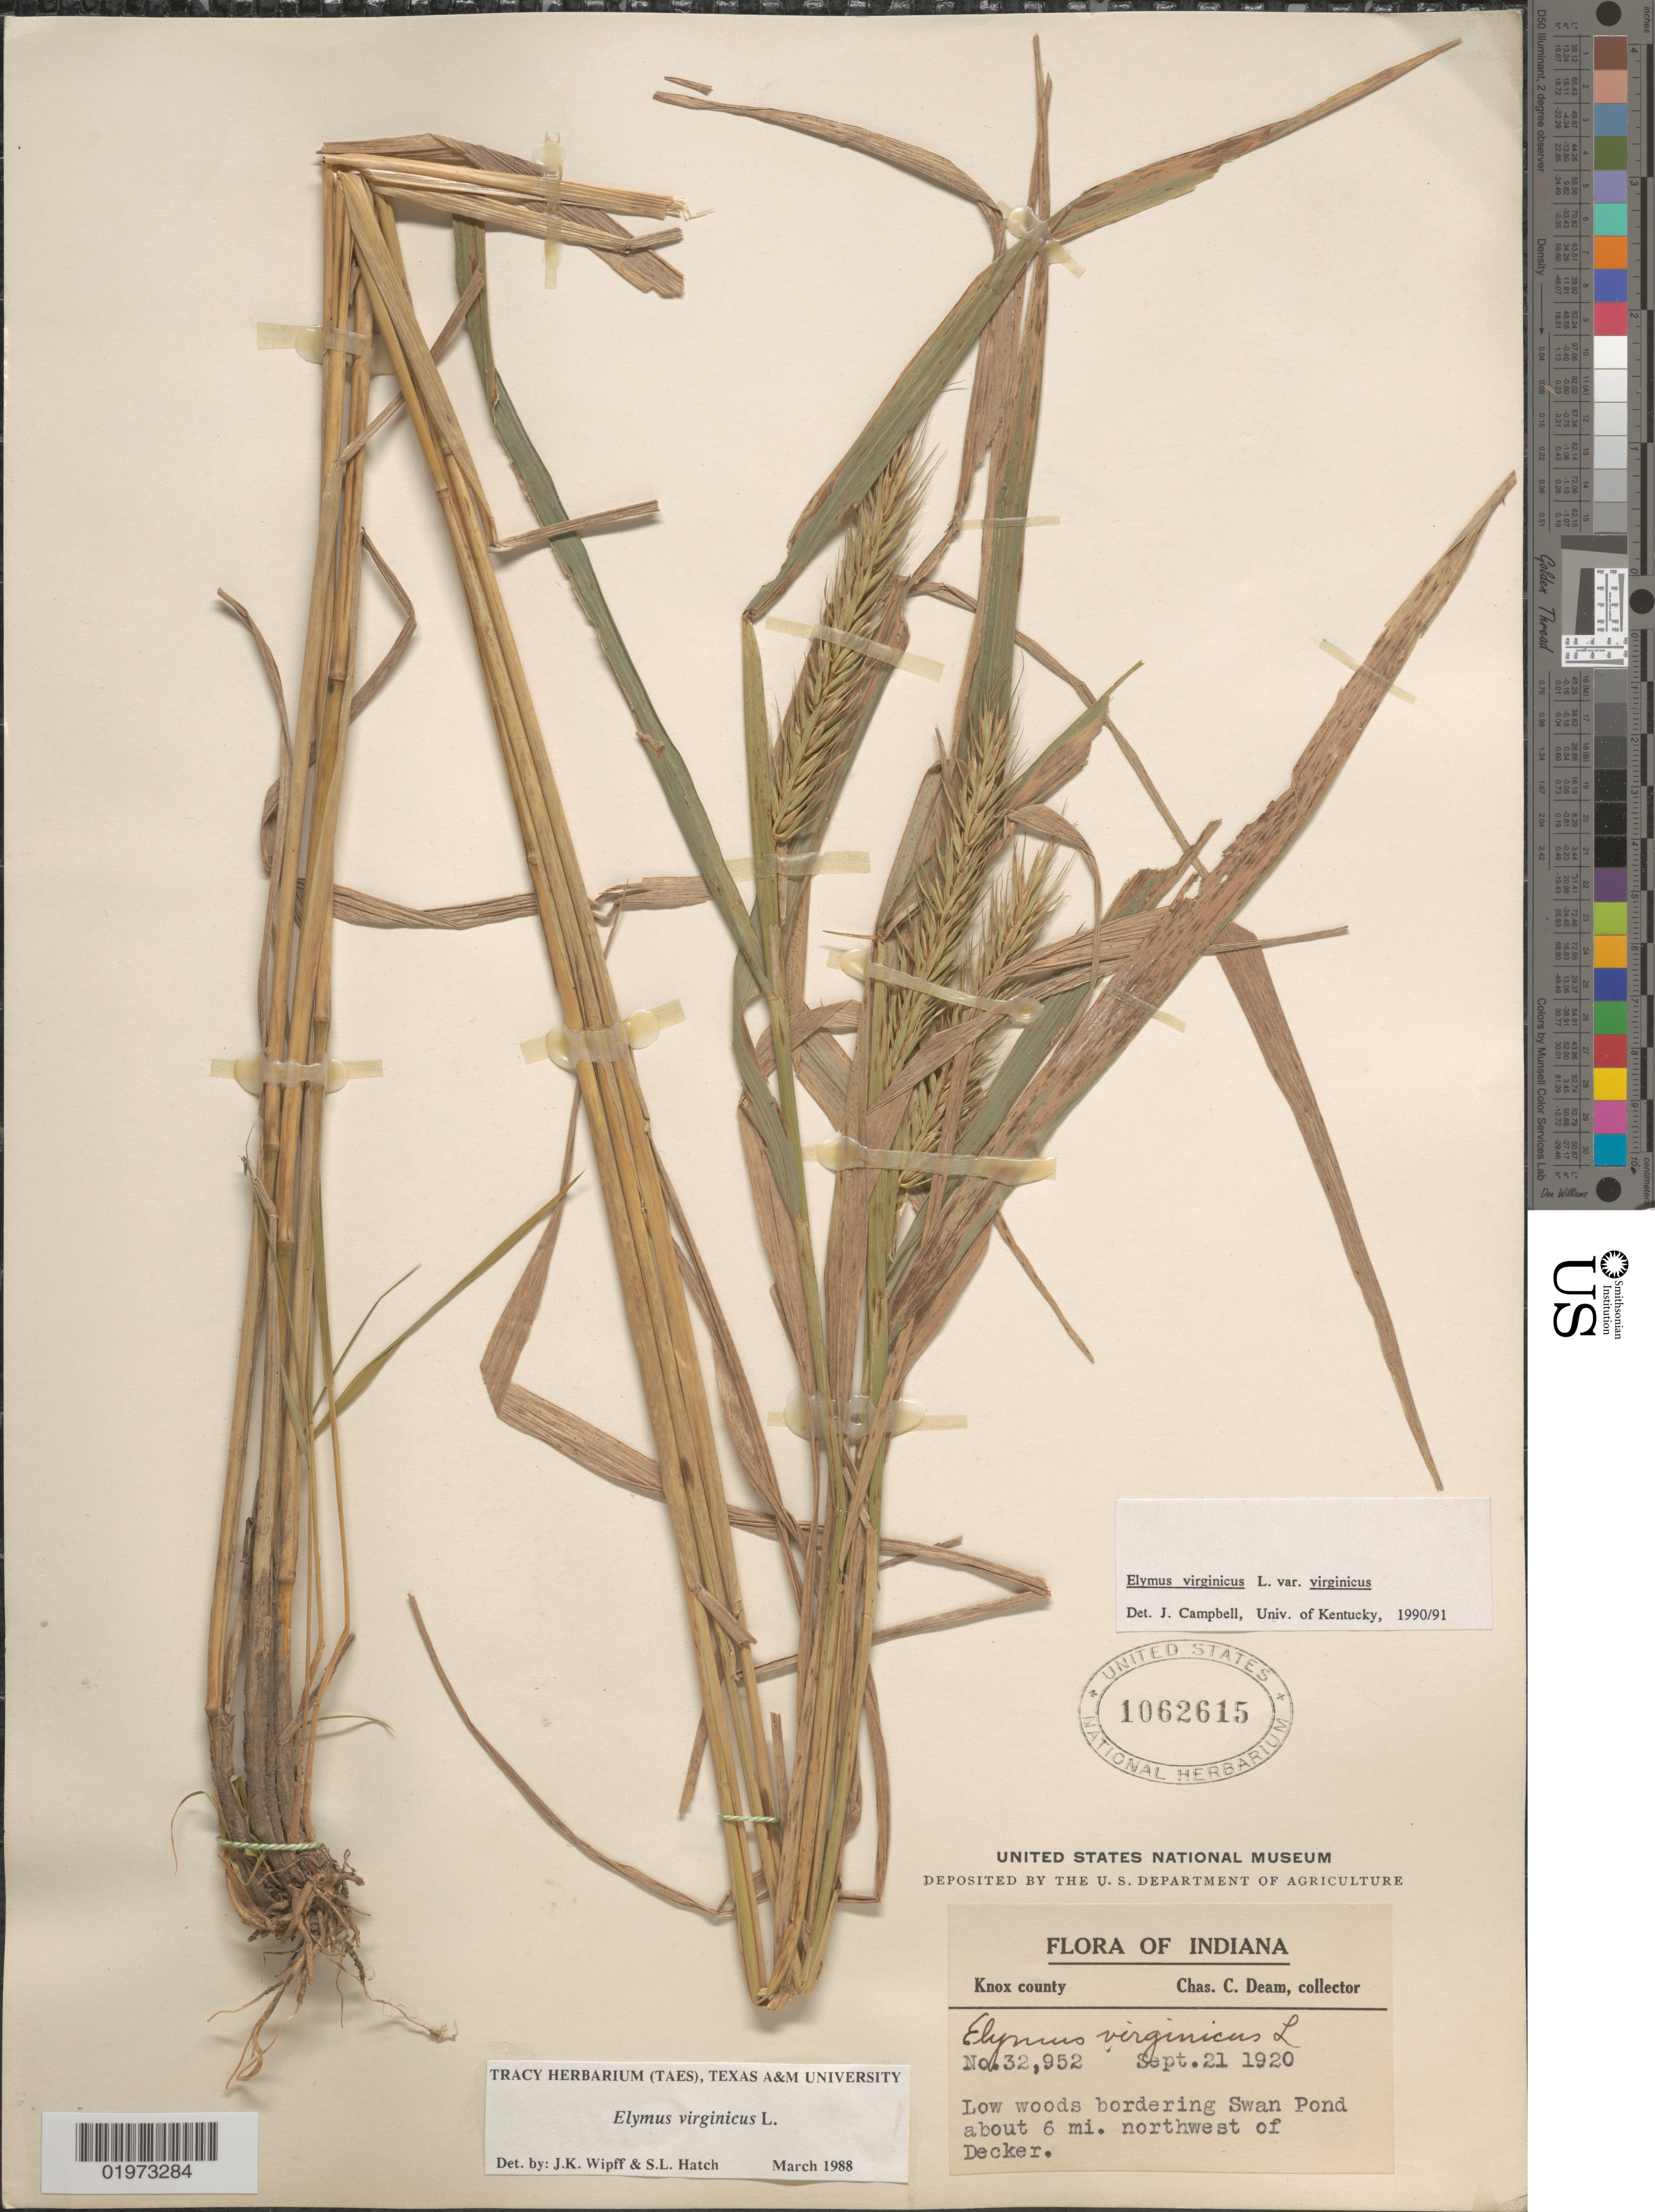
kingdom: Plantae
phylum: Tracheophyta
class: Liliopsida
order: Poales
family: Poaceae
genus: Elymus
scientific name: Elymus virginicus var. virginicus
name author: L.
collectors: C. C. Deam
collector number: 32952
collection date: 1920-09-21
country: United States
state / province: Indiana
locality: Knox county. Low woods bordering Swan Pond about 6 mi. northwest of Decker.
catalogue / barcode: US 1062615